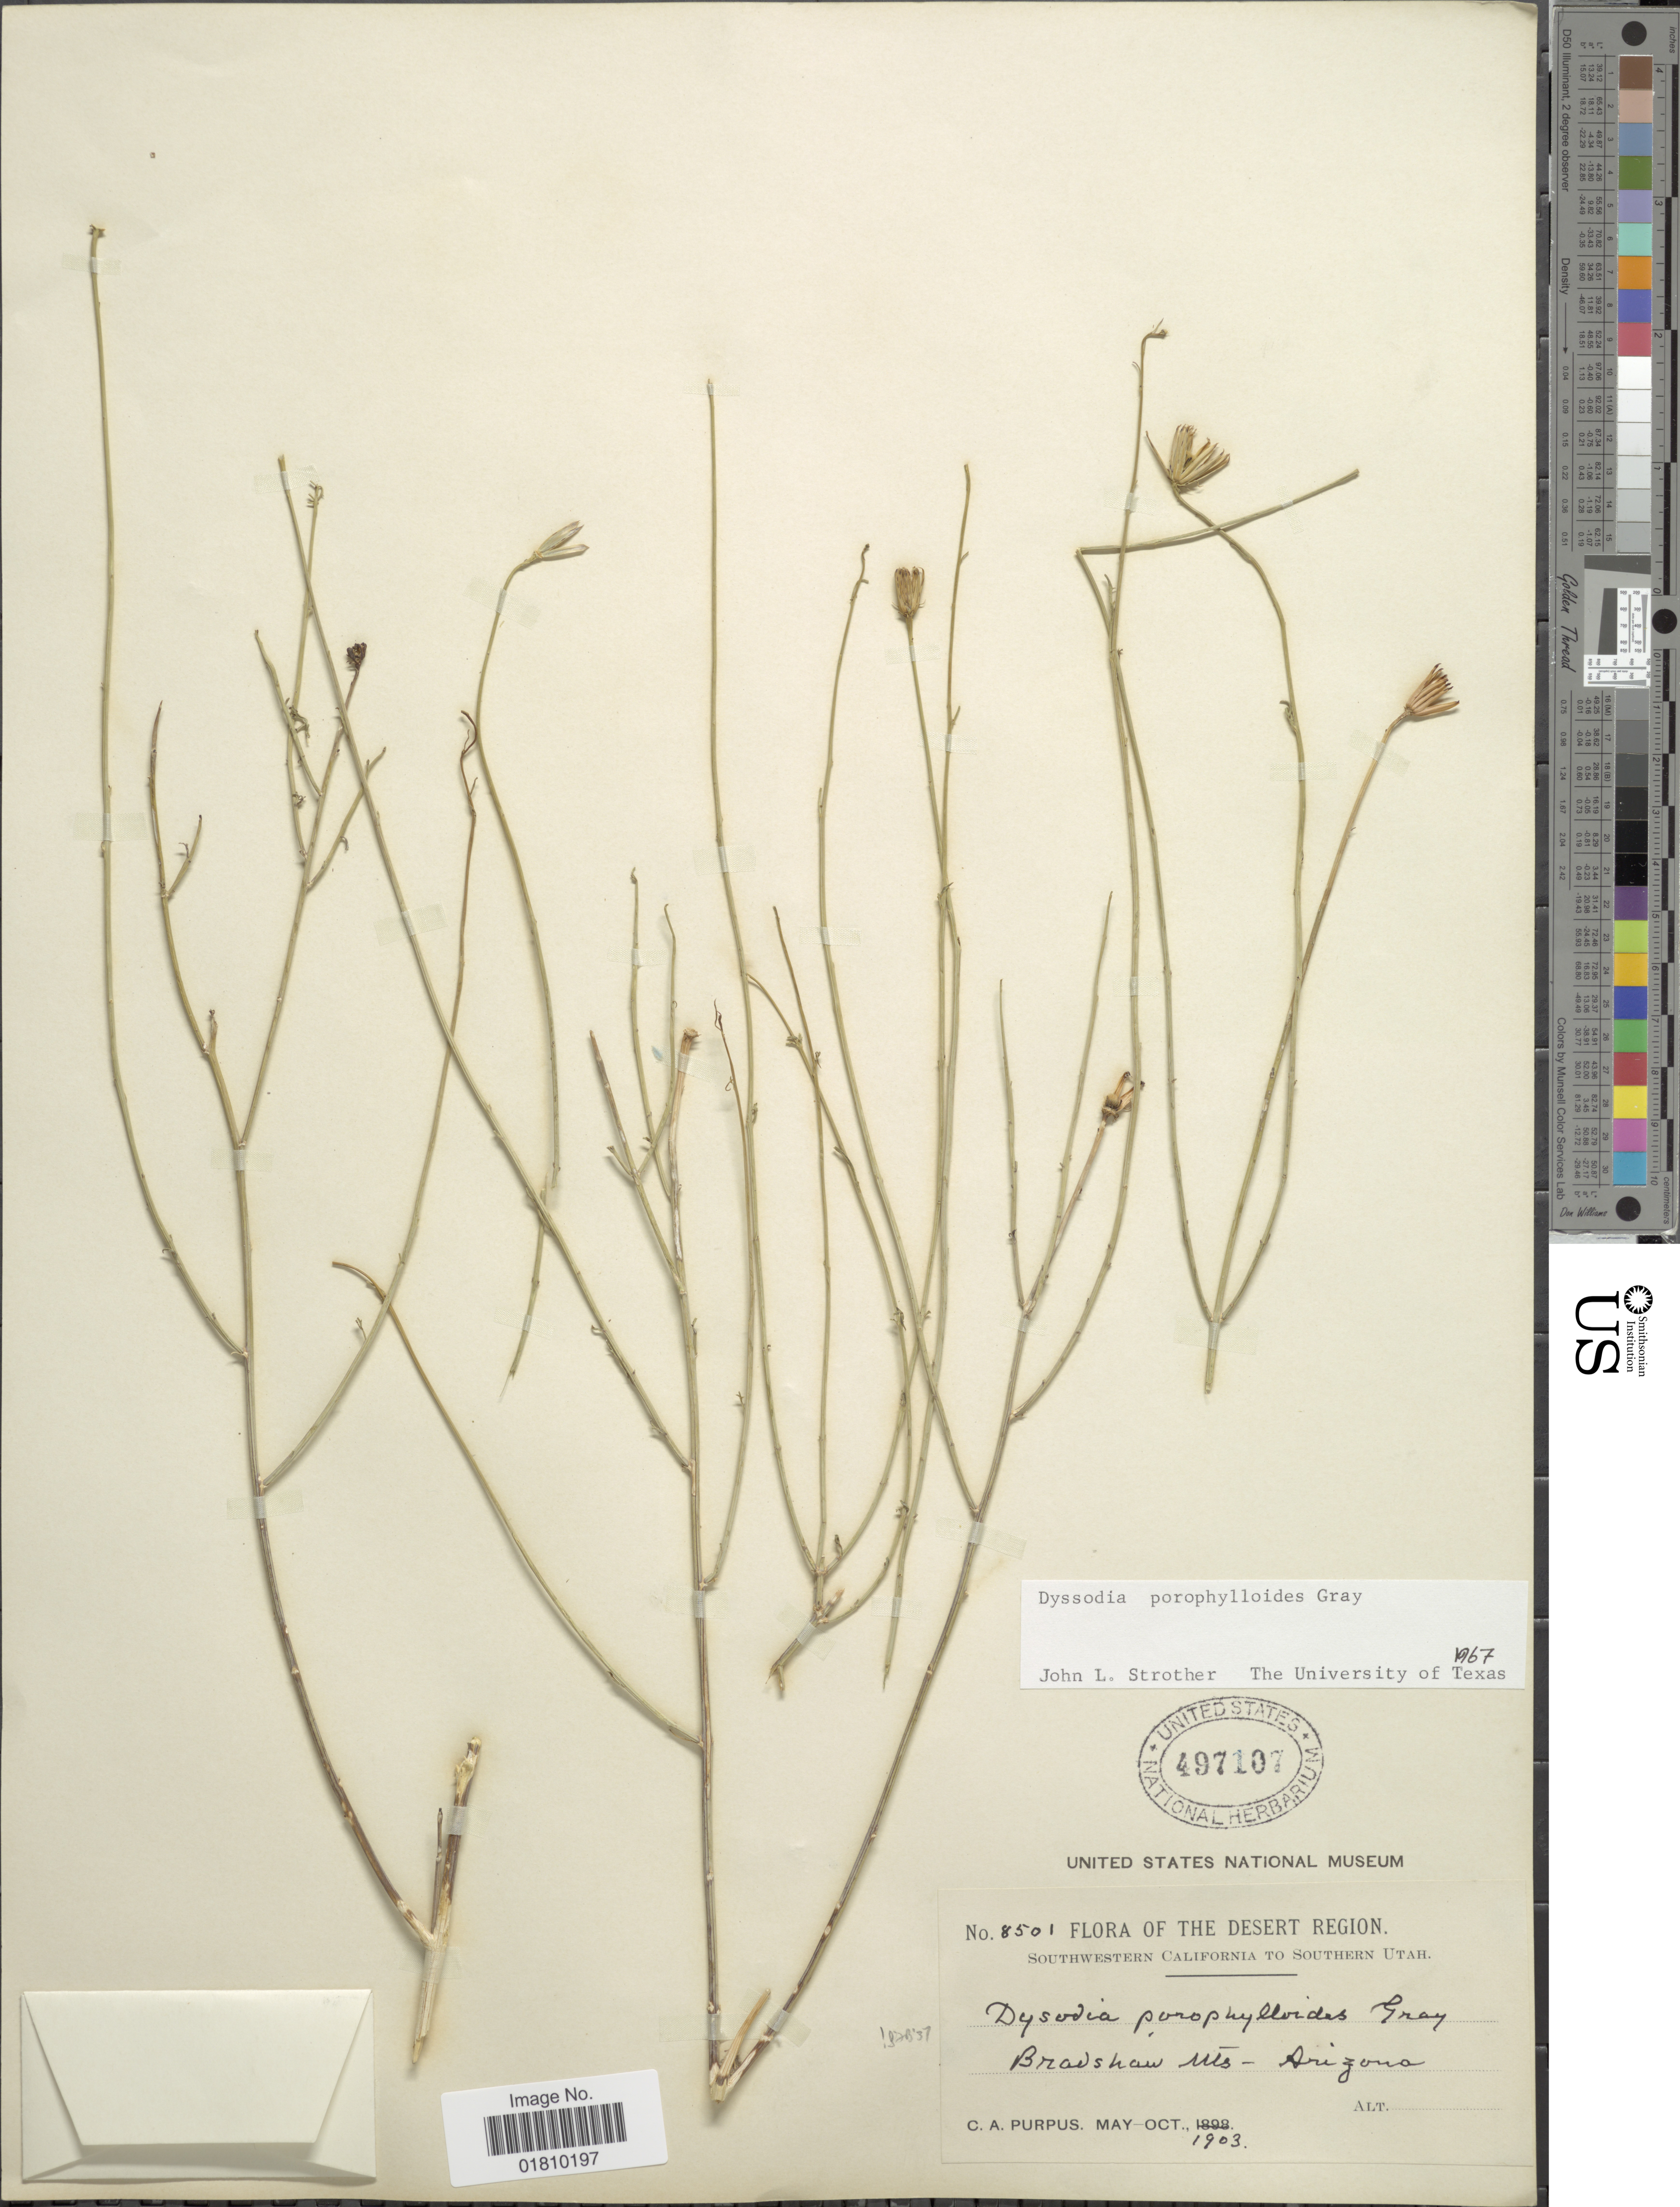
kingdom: Plantae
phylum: Tracheophyta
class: Magnoliopsida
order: Asterales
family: Asteraceae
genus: Adenophyllum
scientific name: Adenophyllum porophylloides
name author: (A. Gray) Strother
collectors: C. A. Purpus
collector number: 8501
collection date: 1903-10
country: United States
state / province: Arizona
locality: The Desert Region, Southwestern California to Southern Utah, Bradshaw Mts.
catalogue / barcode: US 497107